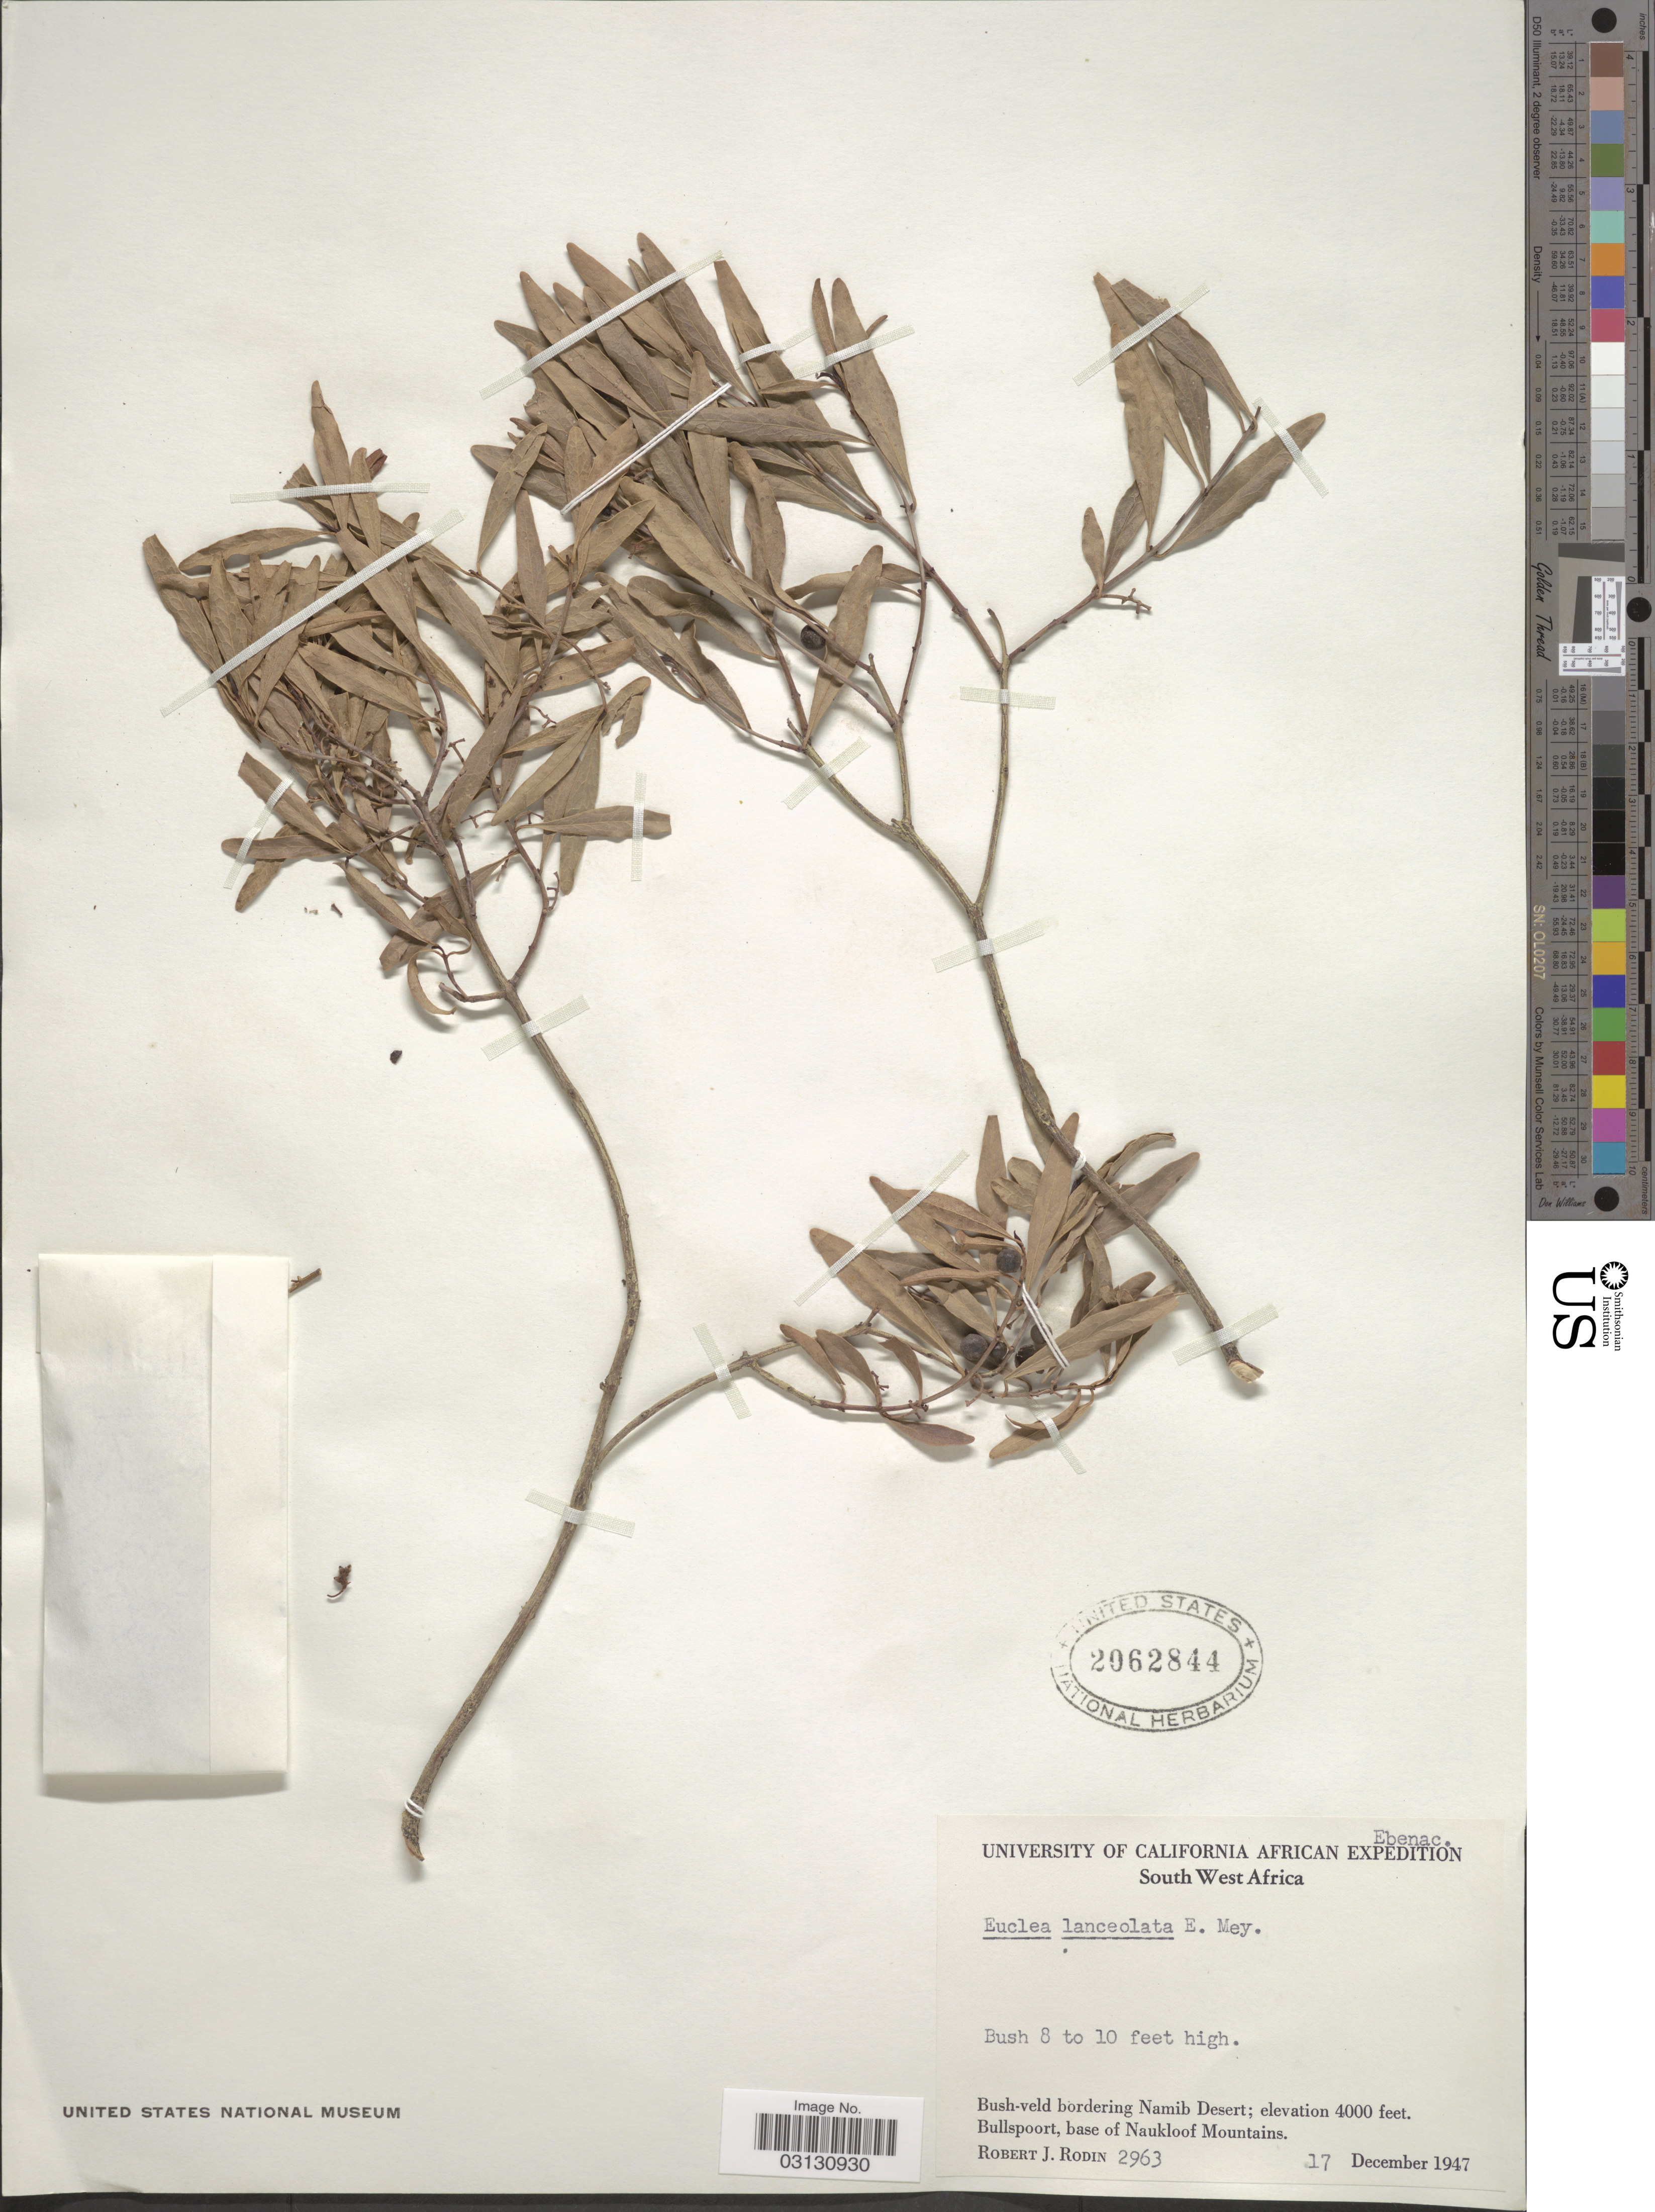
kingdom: Plantae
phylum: Tracheophyta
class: Magnoliopsida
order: Ericales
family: Ebenaceae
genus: Euclea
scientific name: Euclea lanceolata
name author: E. Mey. ex A. DC.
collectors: R. J. Rodin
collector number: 2963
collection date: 1947-12-17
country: Namibia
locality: South West Africa, Bush-veld bordering Namib Desert; Bullspoort, base of Naukloof Mountains.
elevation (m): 1219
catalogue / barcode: US 2062844